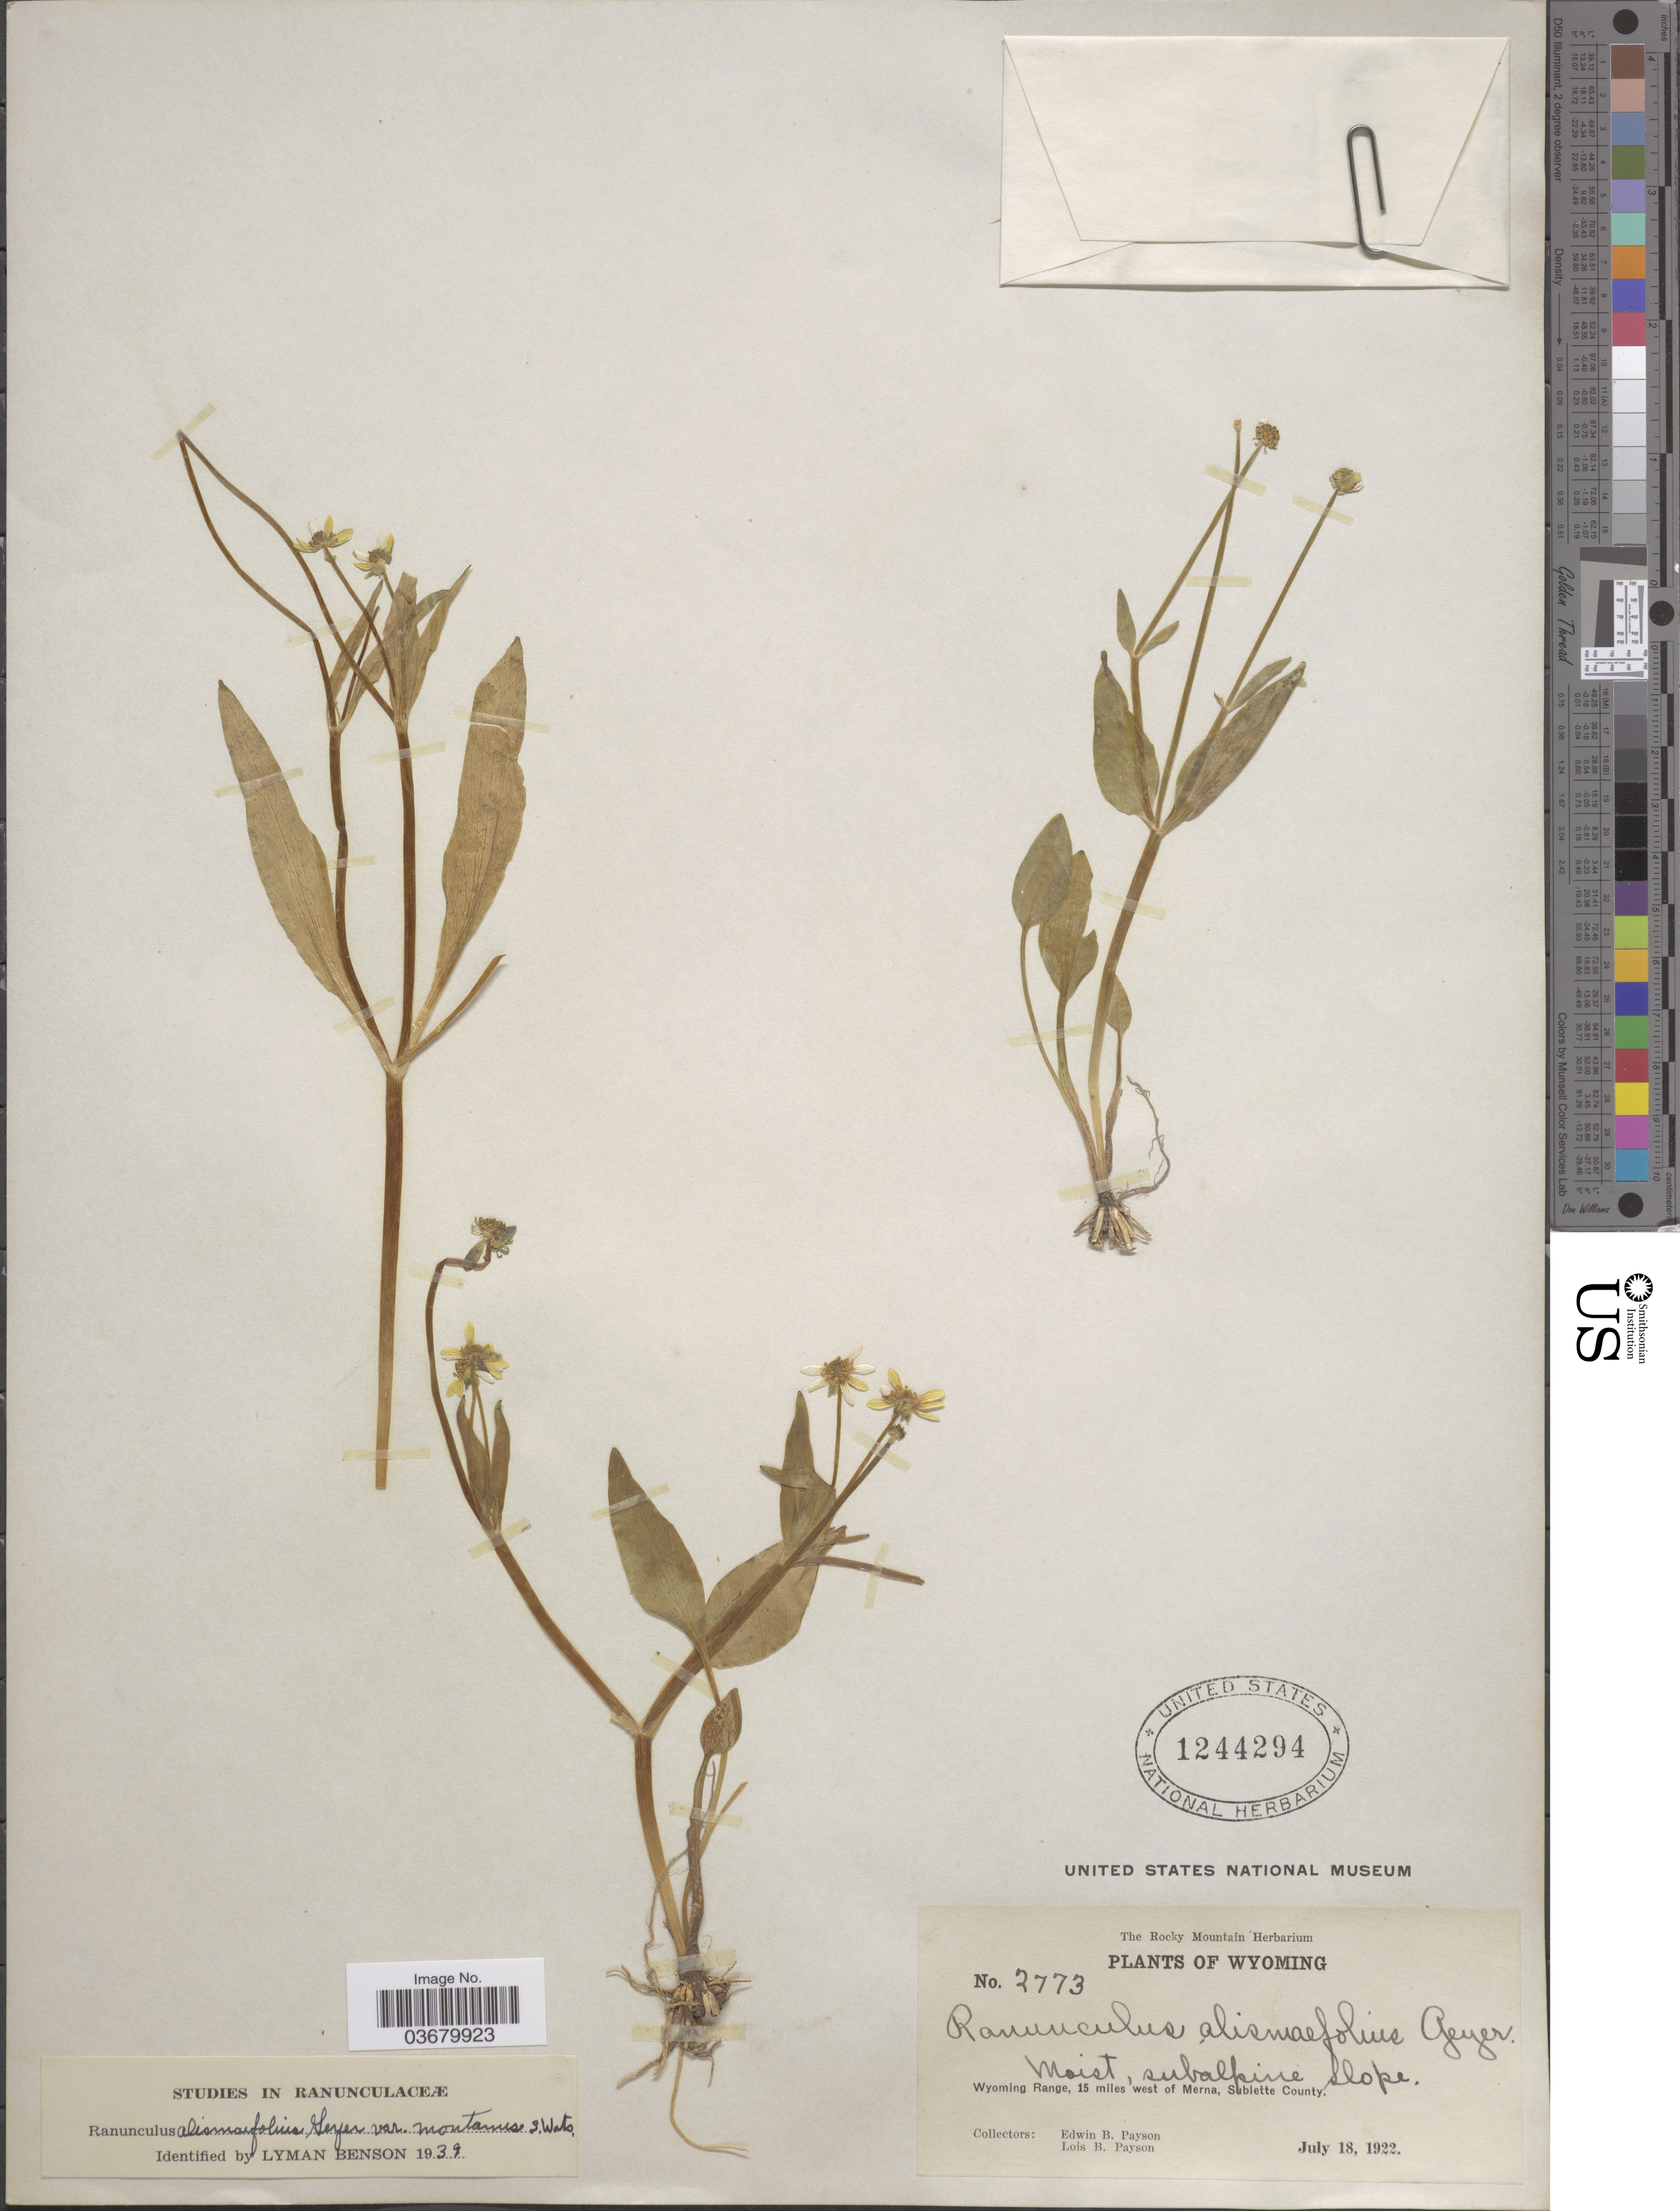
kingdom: Plantae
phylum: Tracheophyta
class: Magnoliopsida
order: Ranunculales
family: Ranunculaceae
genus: Ranunculus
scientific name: Ranunculus alismifolius var. montanus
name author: S. Watson in C. King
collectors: E. B. Payson & L. Payson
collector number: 2773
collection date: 1922-07-18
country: United States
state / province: Wyoming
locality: Wyoming Range, 15 miles west of Merna, Sublette County.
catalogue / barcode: US 1244294